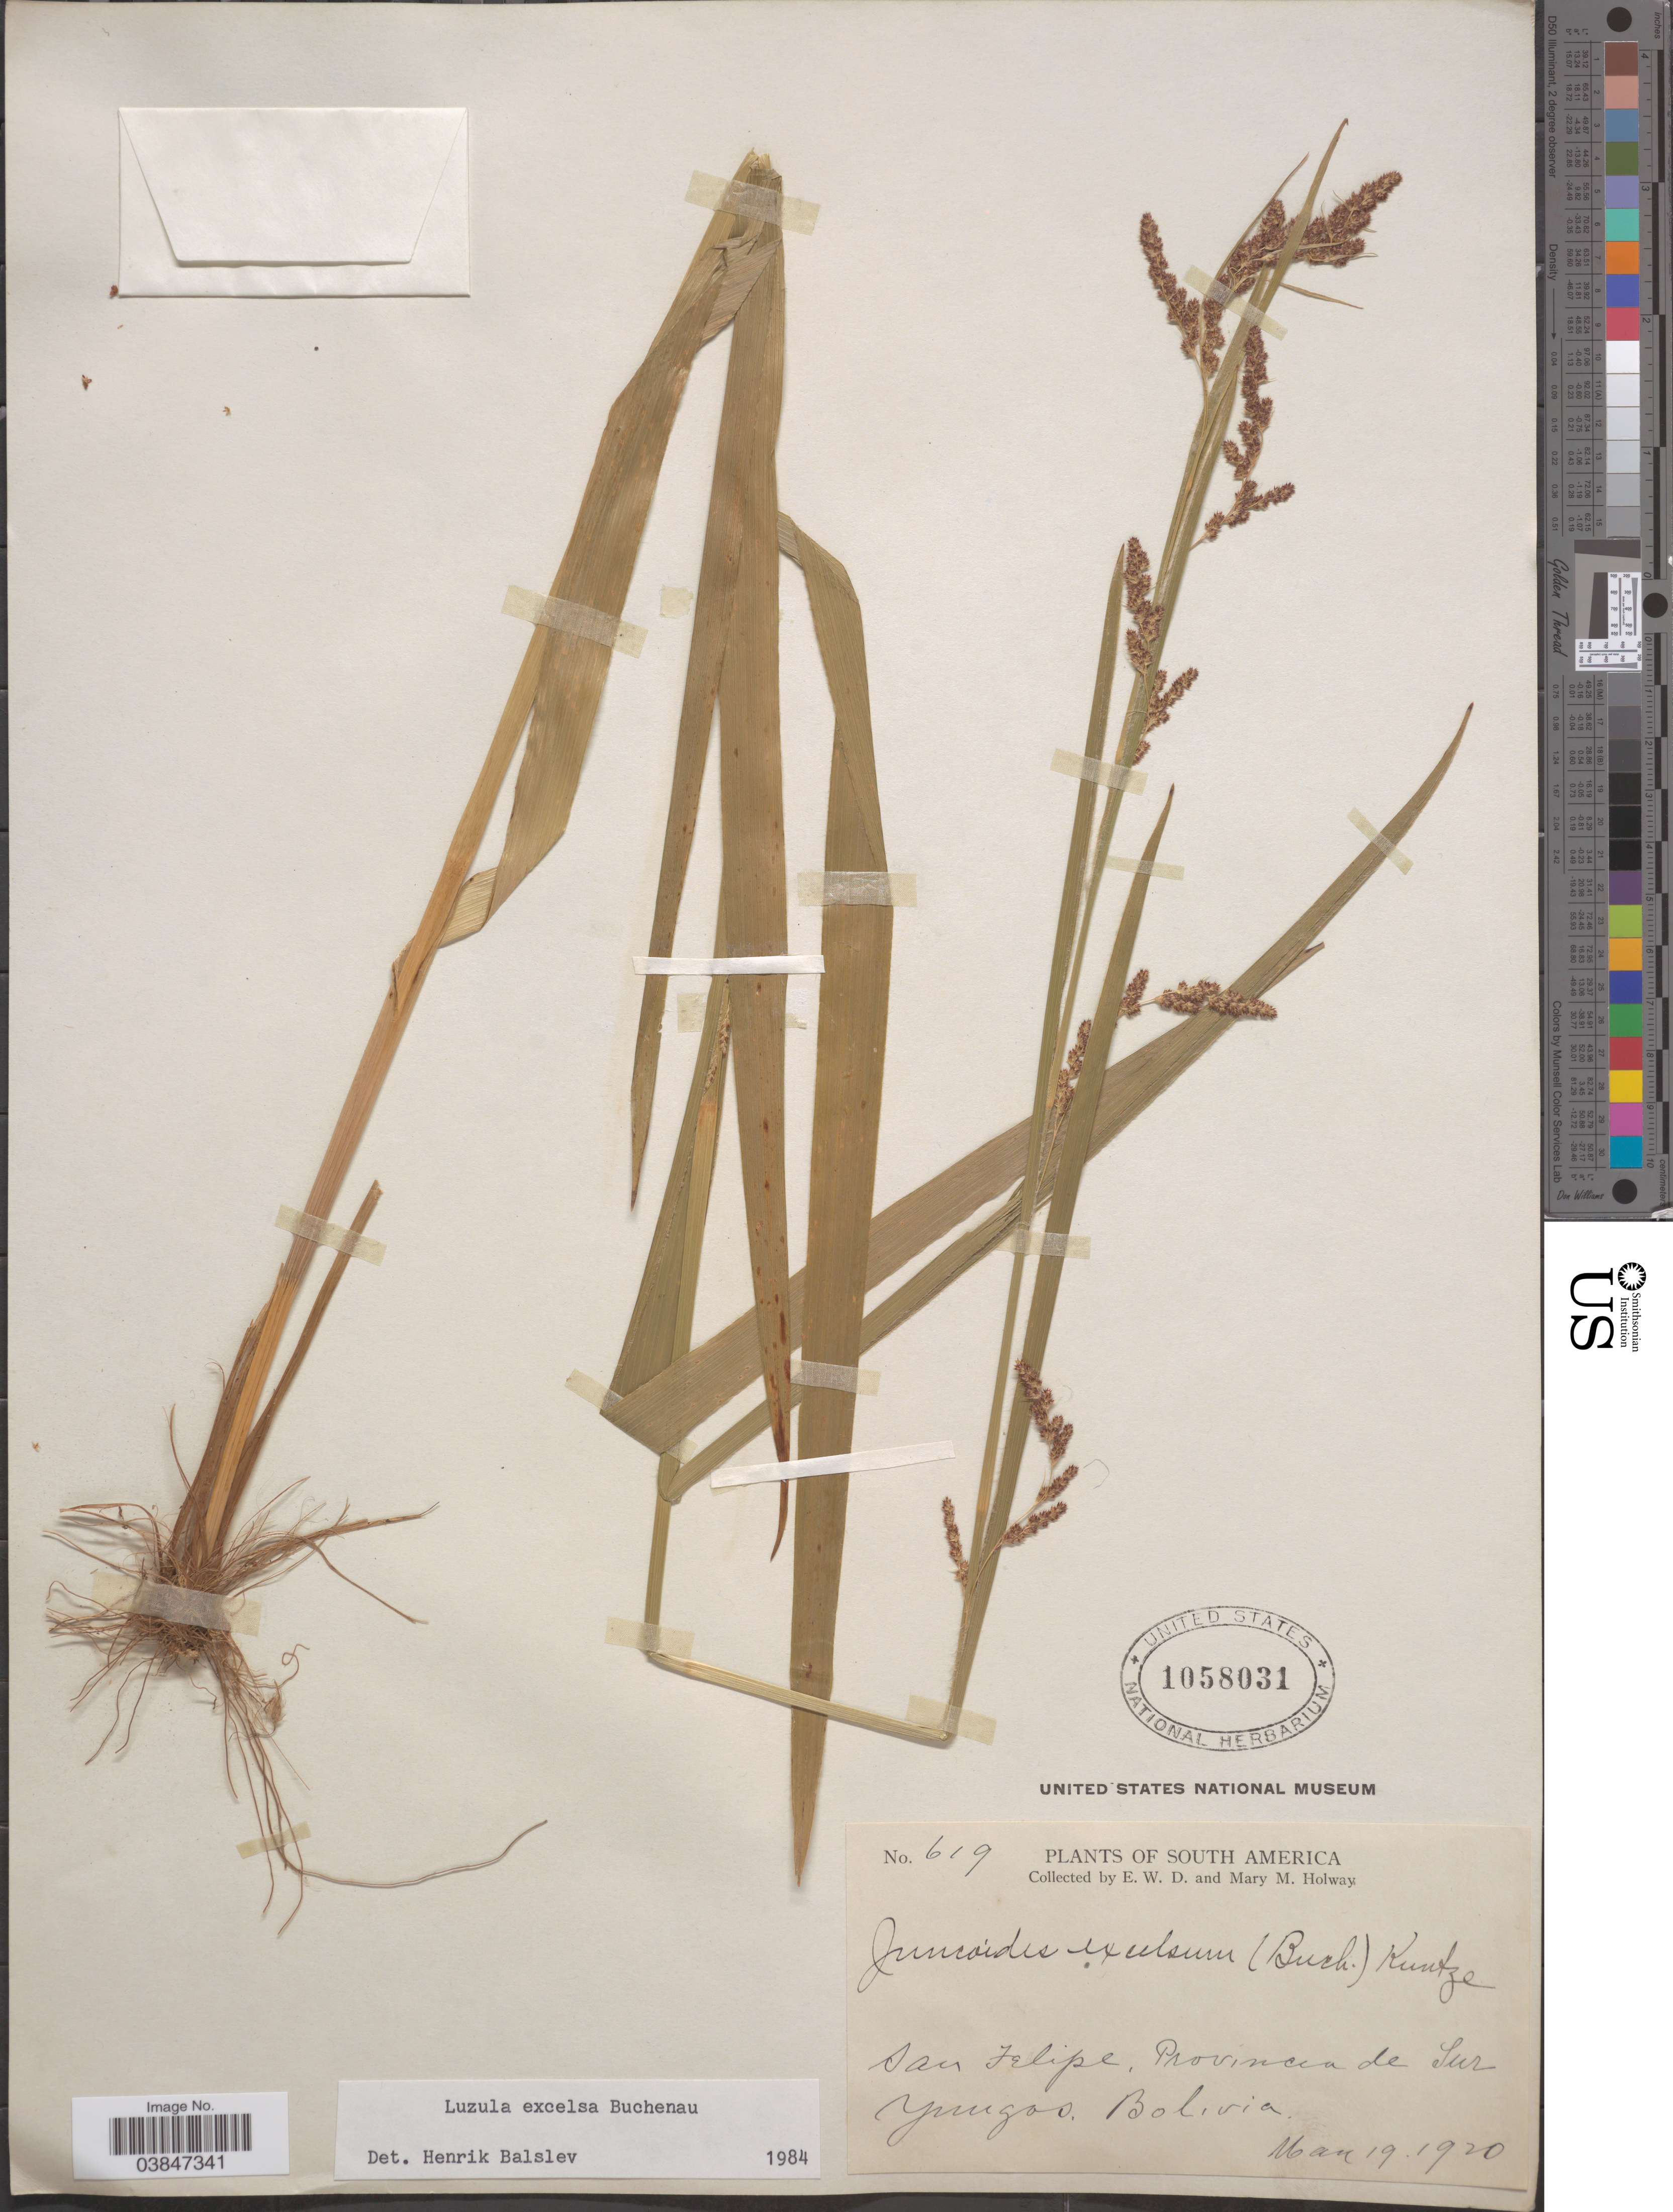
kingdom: Plantae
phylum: Tracheophyta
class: Liliopsida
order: Poales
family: Juncaceae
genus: Luzula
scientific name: Luzula excelsa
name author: Buchenau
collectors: E. W. D. Holway & M. M. Holway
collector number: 619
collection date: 1920-03-19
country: Bolivia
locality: San Felipe, Provincia de Sur Yungas.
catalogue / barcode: US 1058031